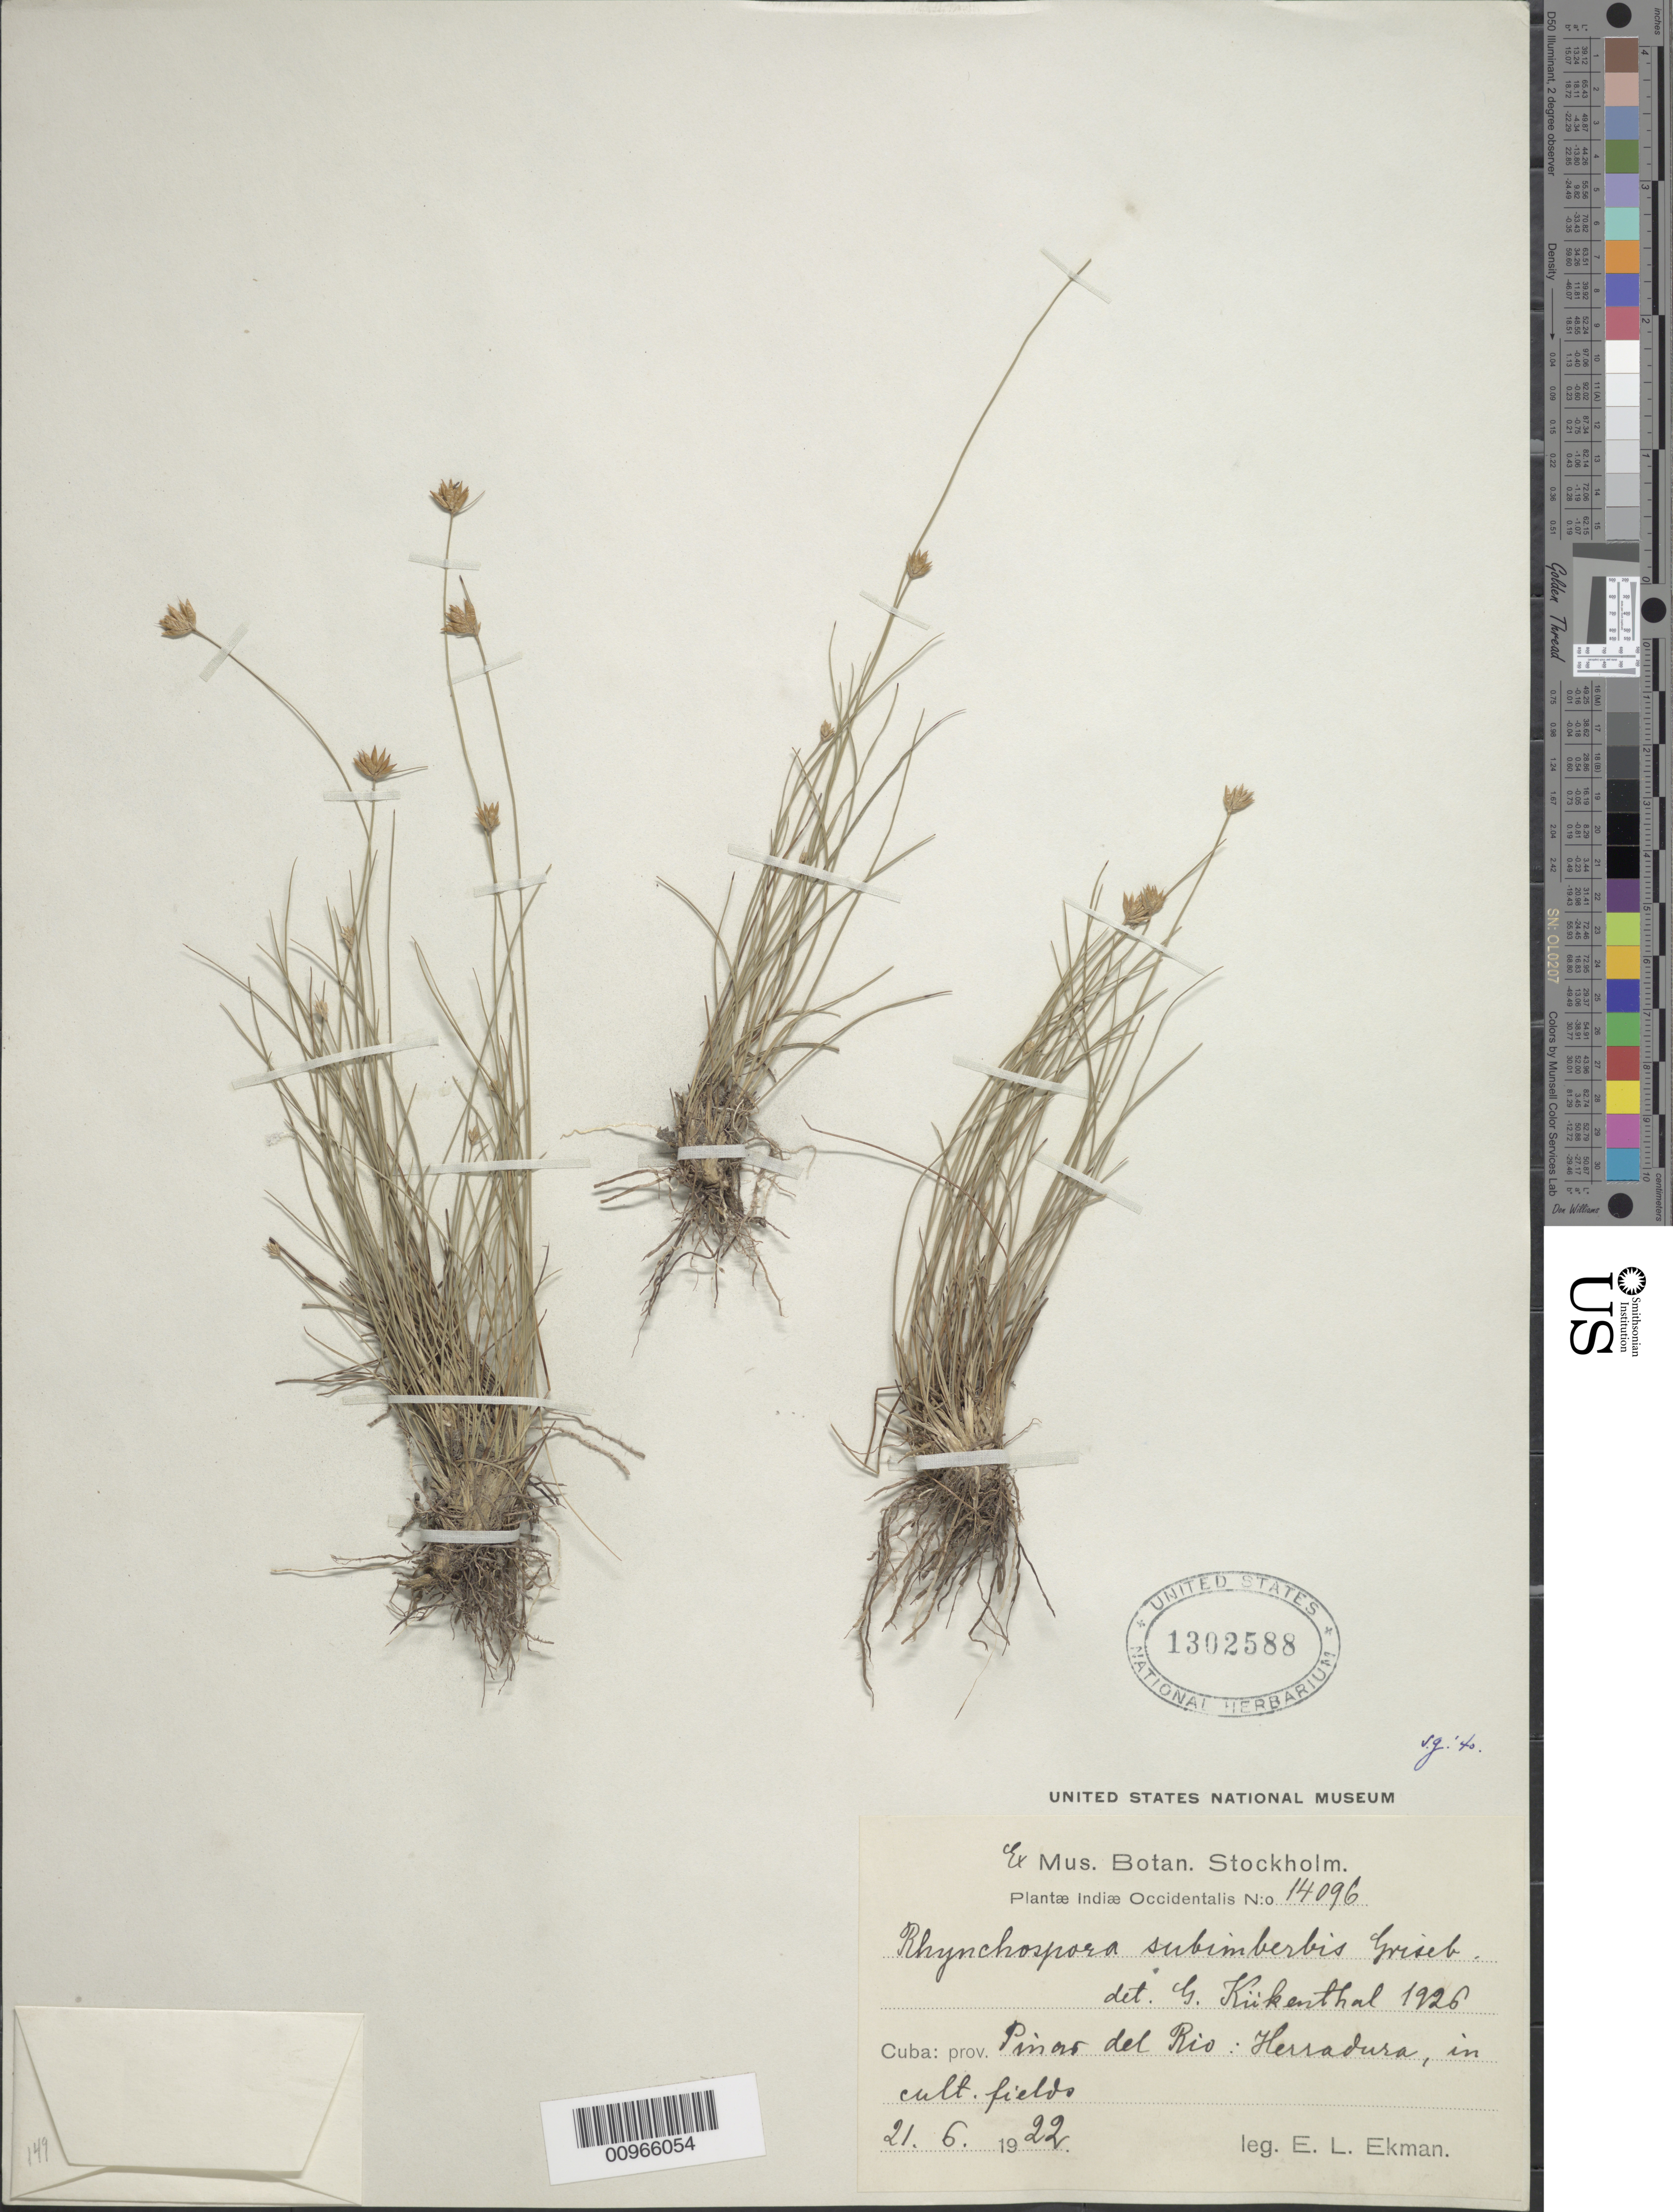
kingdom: Plantae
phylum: Tracheophyta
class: Liliopsida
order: Poales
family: Cyperaceae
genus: Rhynchospora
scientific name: Rhynchospora subimberbis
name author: Griseb.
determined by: Alves, K.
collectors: E. L. Ekman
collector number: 14096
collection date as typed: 21 Jun 1922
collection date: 1922-06-21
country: Cuba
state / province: Pinar del Rio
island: Cuba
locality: Herradura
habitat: In cultivated fields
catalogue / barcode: US 1302588